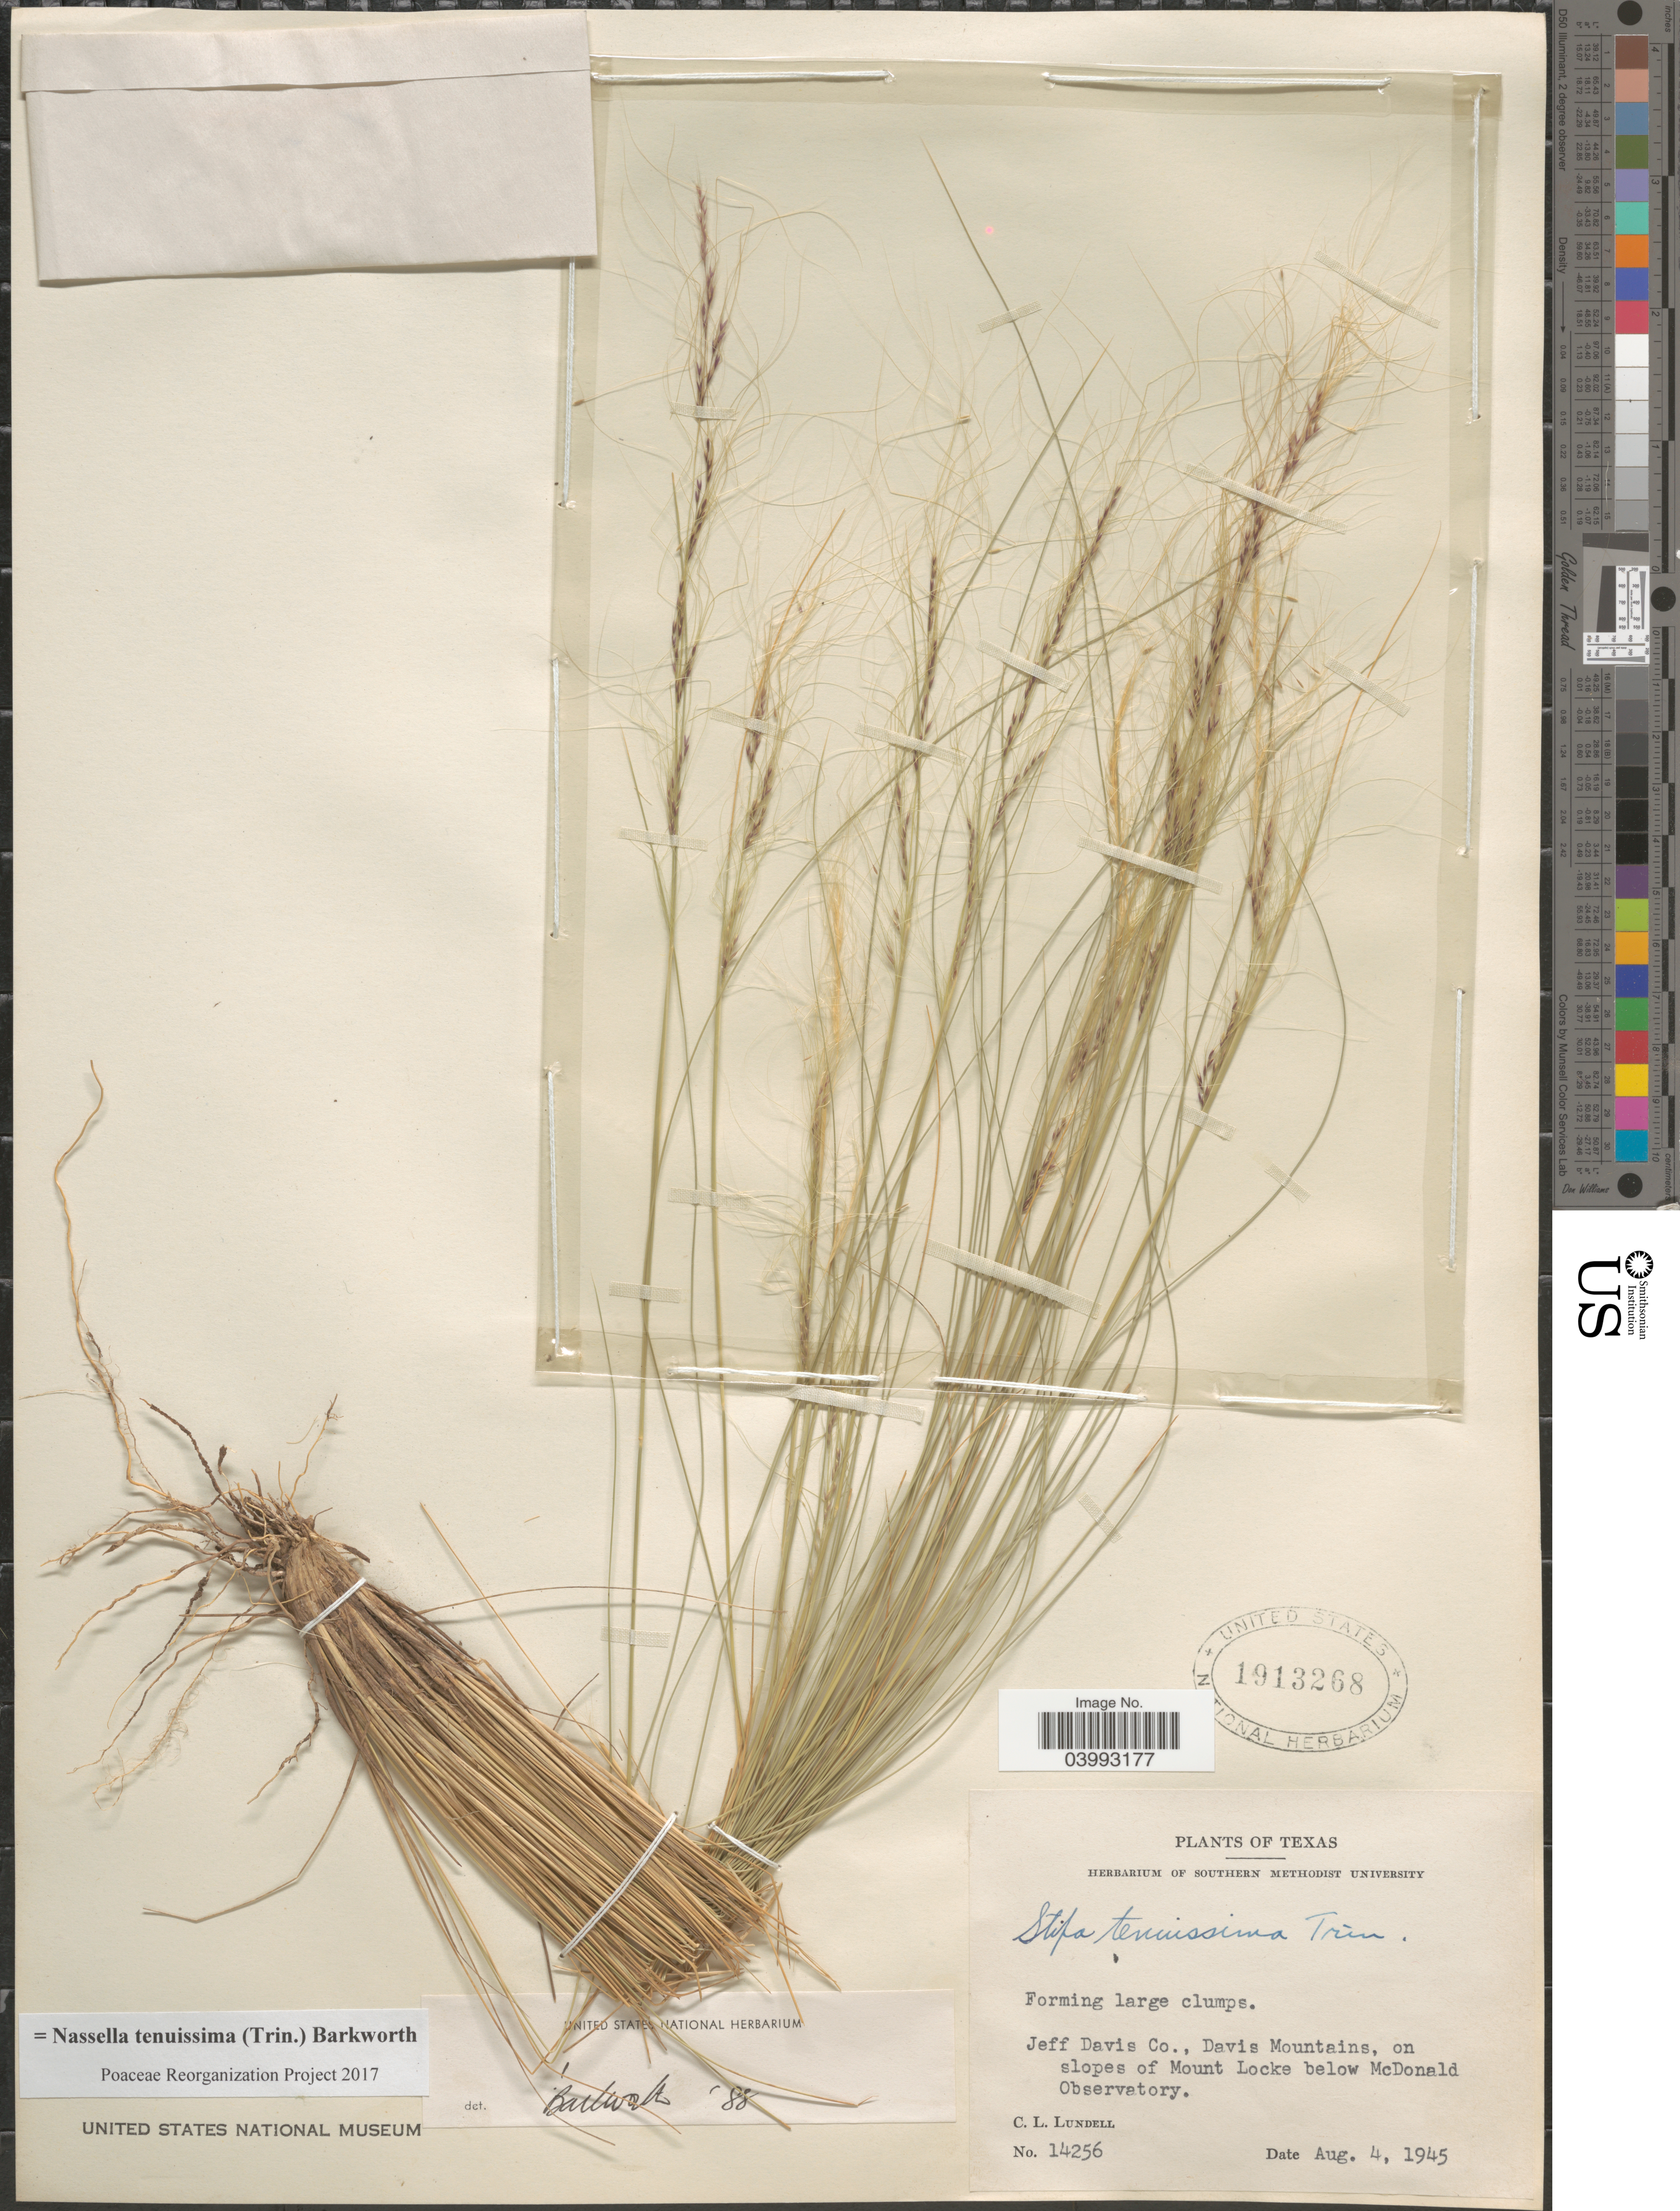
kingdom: Plantae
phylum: Tracheophyta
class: Liliopsida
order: Poales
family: Poaceae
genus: Nassella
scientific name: Nassella tenuissima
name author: (Trin.) Barkworth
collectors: C. L. Lundell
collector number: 14256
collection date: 1945-08-04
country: United States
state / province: Texas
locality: Jeff Davis Co., Davis Mountains, on slopes of Mount Locke below McDonald Observatory.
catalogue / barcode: US 1913268